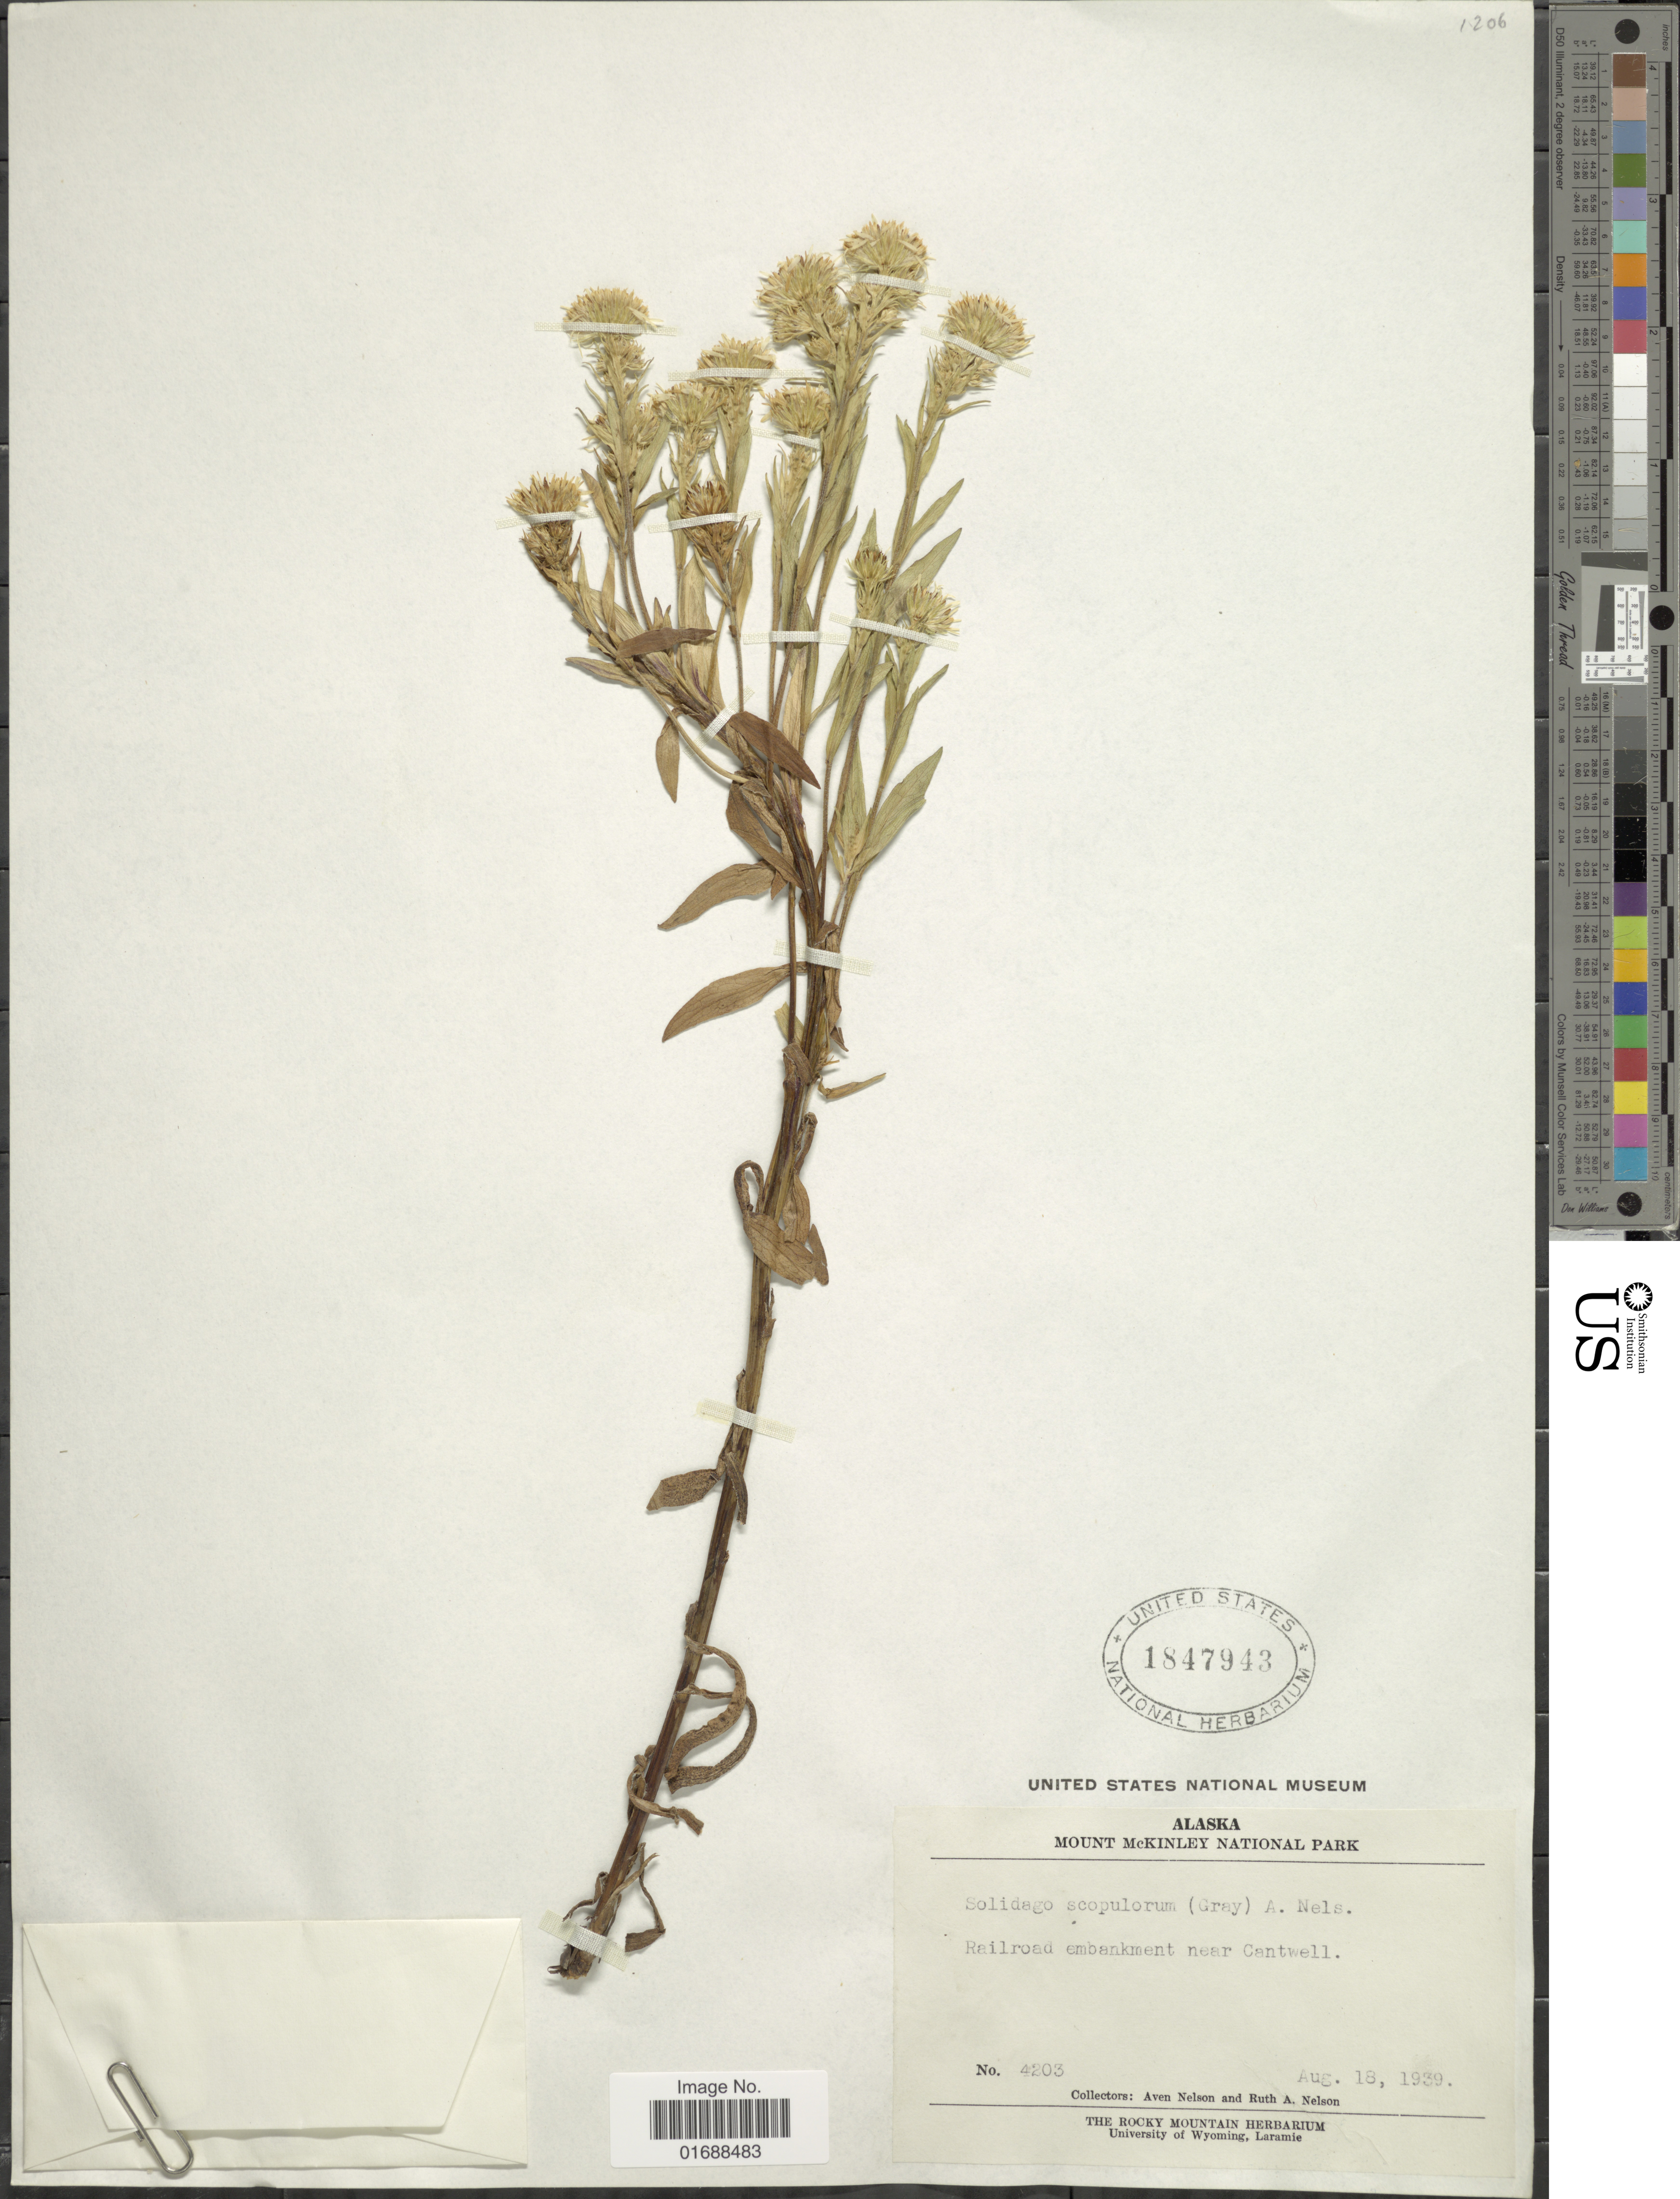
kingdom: Plantae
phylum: Tracheophyta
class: Magnoliopsida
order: Asterales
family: Asteraceae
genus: Solidago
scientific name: Solidago multiradiata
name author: Aiton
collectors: A. Nelson & R. A. Nelson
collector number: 4203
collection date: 1939-08-18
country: United States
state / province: Alaska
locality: Mount McKinley National Park, Railroad embankment near Cantwell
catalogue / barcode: US 1847943